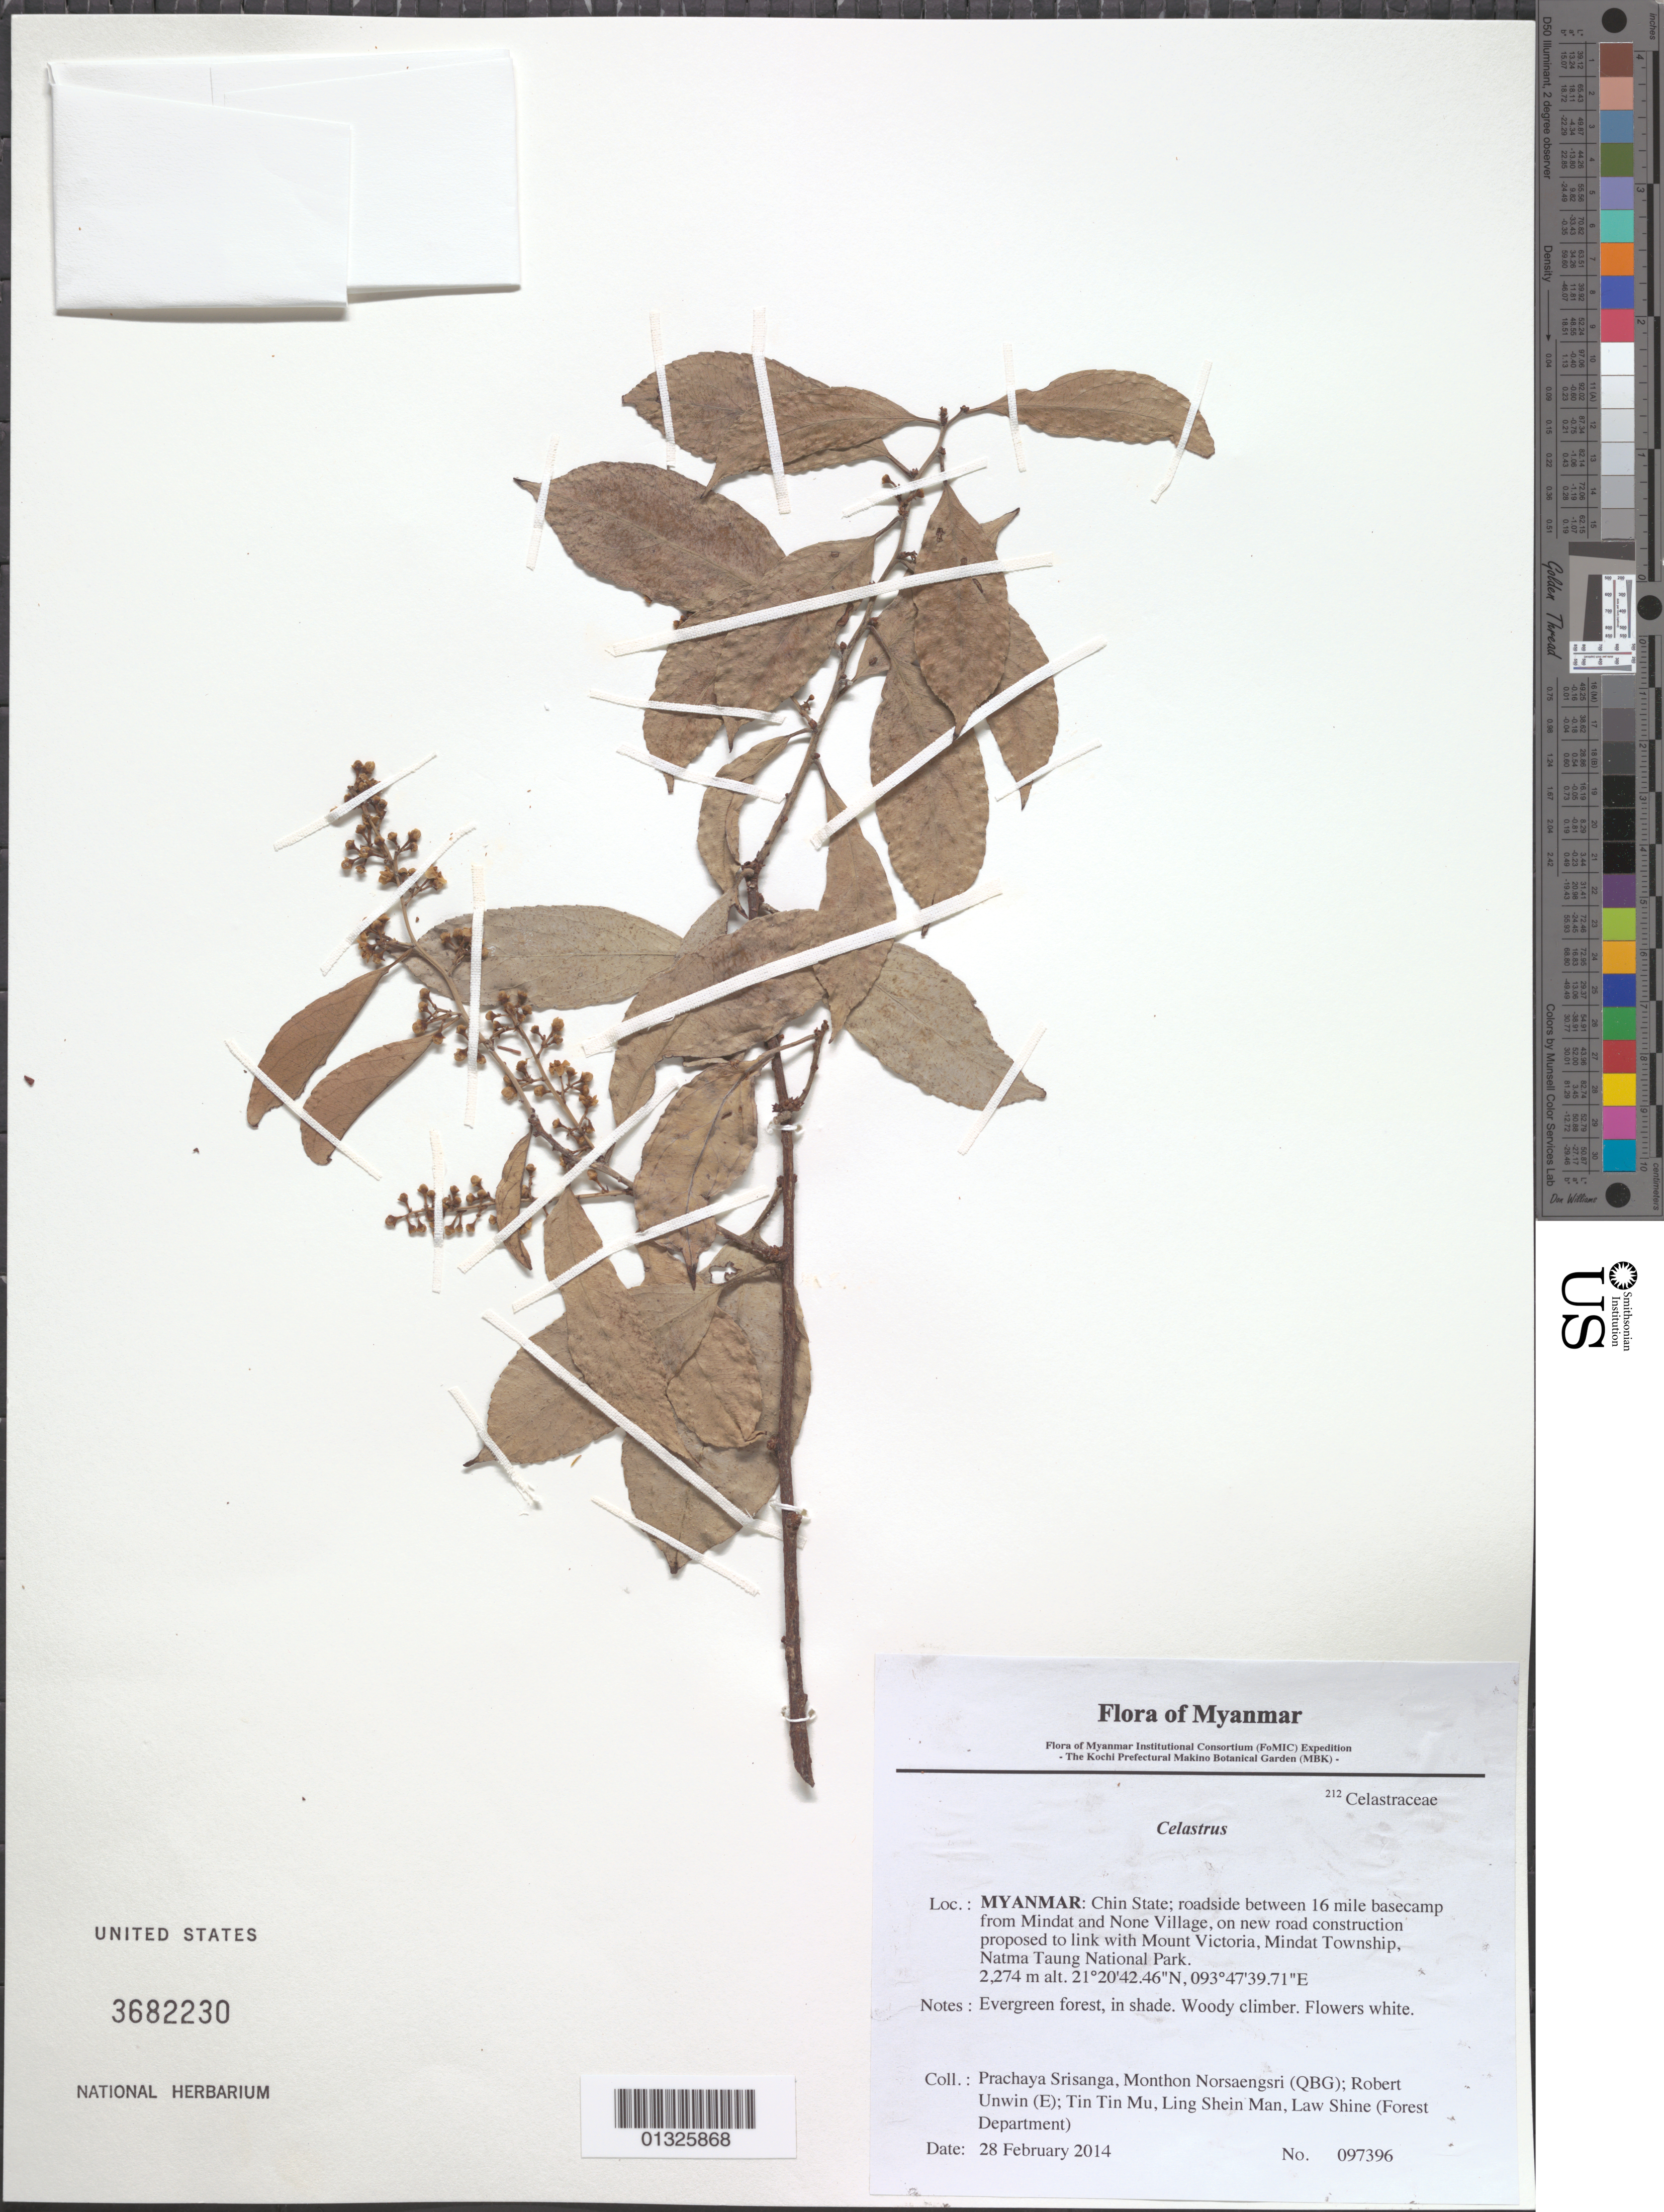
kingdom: Plantae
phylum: Tracheophyta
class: Magnoliopsida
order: Celastrales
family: Celastraceae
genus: Celastrus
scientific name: Celastrus sp.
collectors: P. Srisanga, M. Norsaengsri, R. Unwin, Tin Tin Mu, Ling Shein Man & L. Shine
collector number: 97396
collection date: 2014-02-28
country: Myanmar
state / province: Chin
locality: Roadside between 16 mile basecamp from Mindat and None Village, on new road construction proposed to link with Mount Victoria, Mindat Township, Natma Taung National Park.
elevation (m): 2274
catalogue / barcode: US 3682230